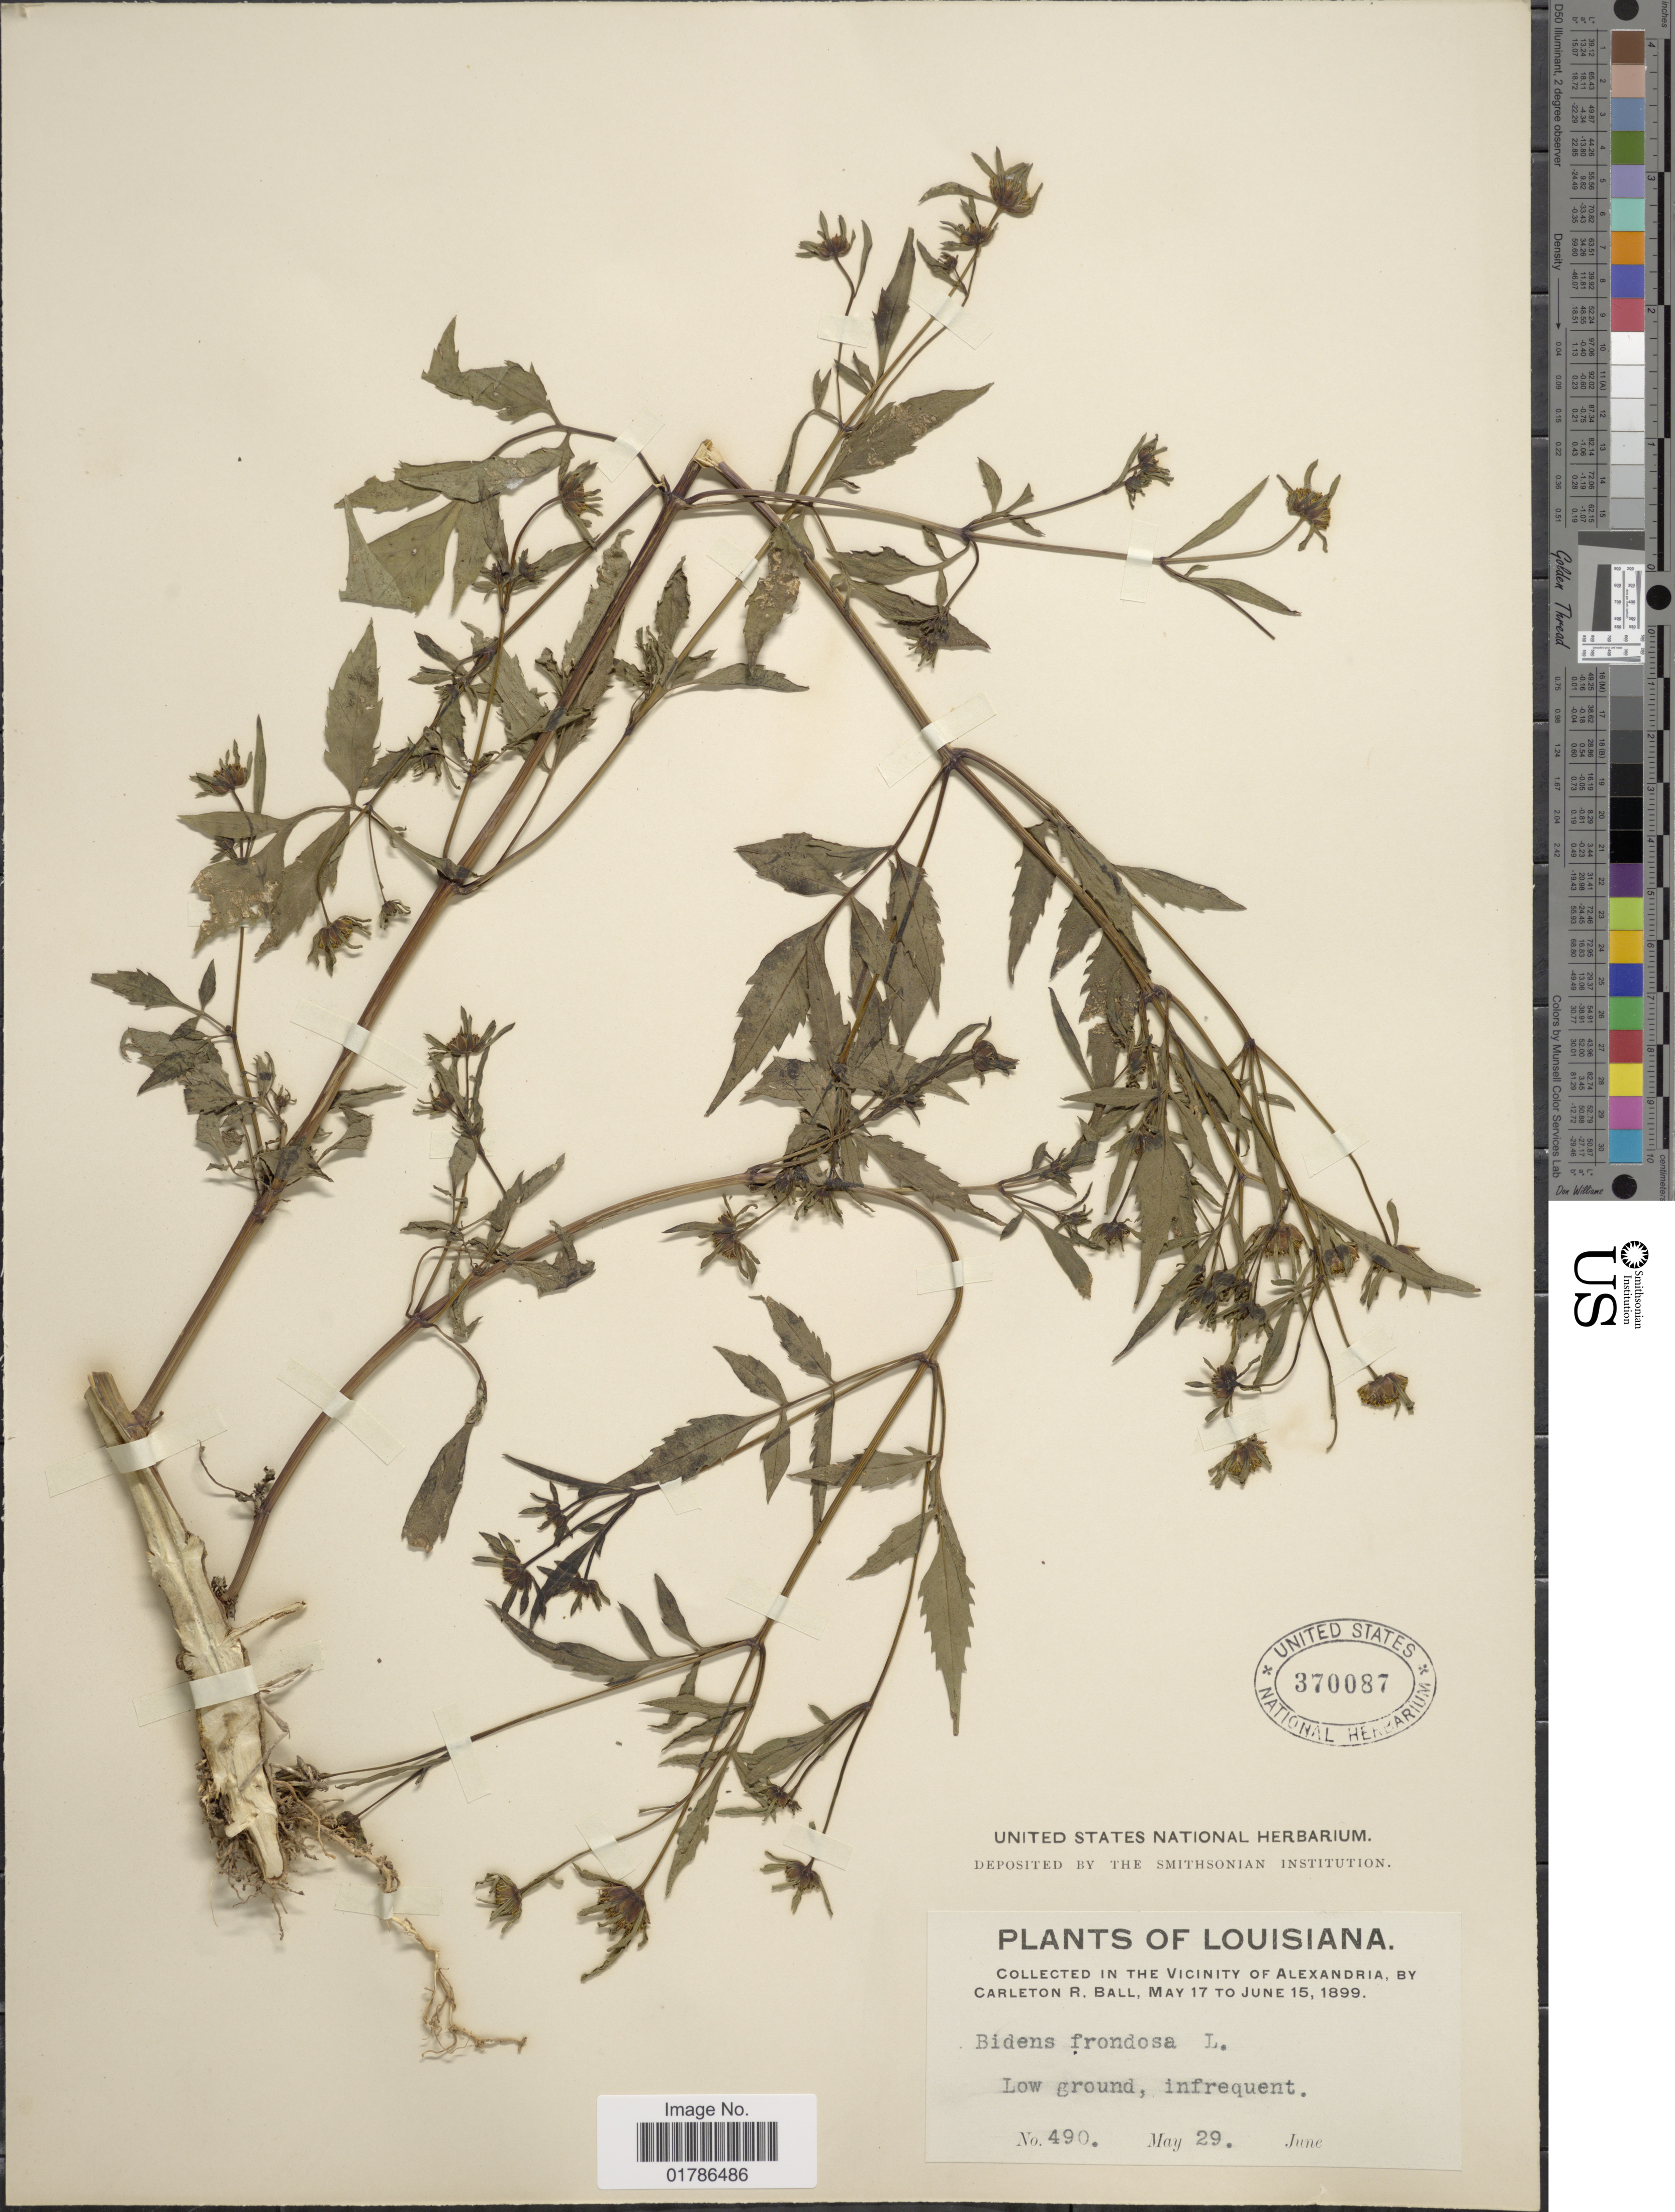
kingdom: Plantae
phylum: Tracheophyta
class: Magnoliopsida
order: Asterales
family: Asteraceae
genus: Bidens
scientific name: Bidens frondosa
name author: L.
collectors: C. R. Ball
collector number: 490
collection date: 1899-05-29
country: United States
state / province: Louisiana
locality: In the vicinity of Alexandria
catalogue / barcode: US 370087